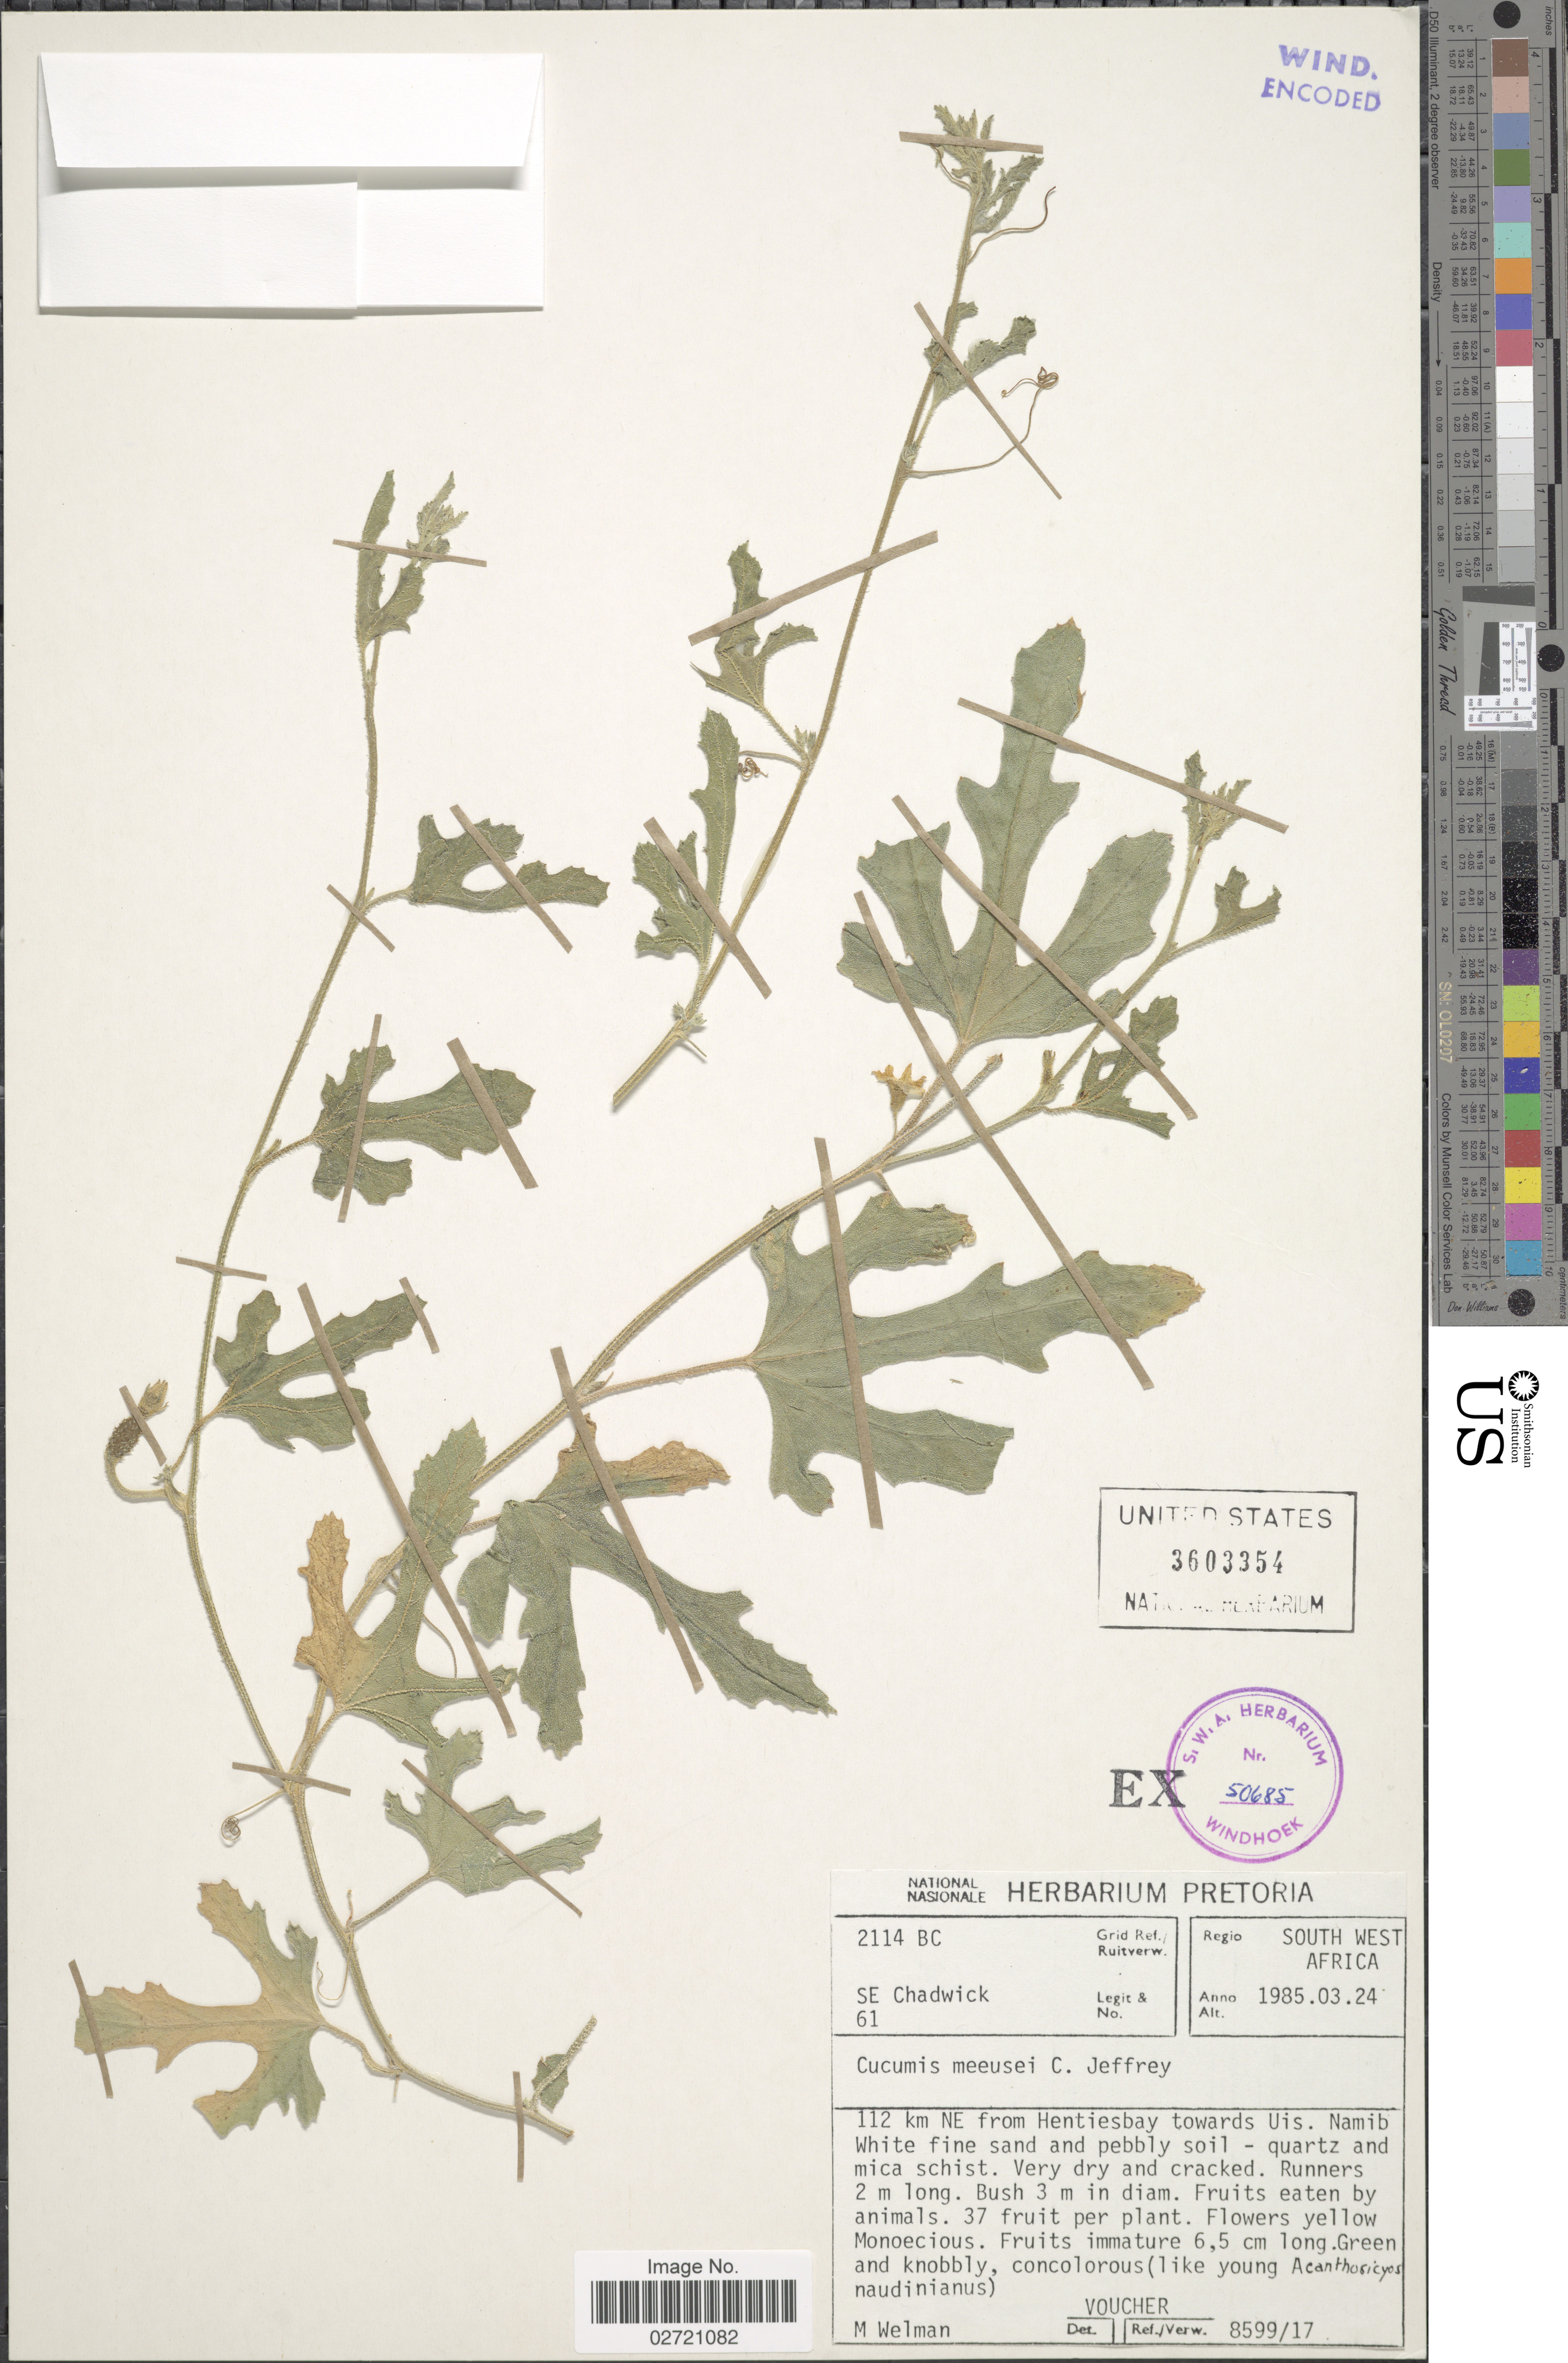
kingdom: Plantae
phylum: Tracheophyta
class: Magnoliopsida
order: Cucurbitales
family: Cucurbitaceae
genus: Cucumis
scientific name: Cucumis meeusei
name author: C. Jeffrey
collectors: S. Chadwick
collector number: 61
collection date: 1985-03-24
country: Namibia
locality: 2114BC Grid Ref/Ruitverw. Regio South West Africa. 112 km NE from Hentiesbay towards Uis - Namib.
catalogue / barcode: US 3603354